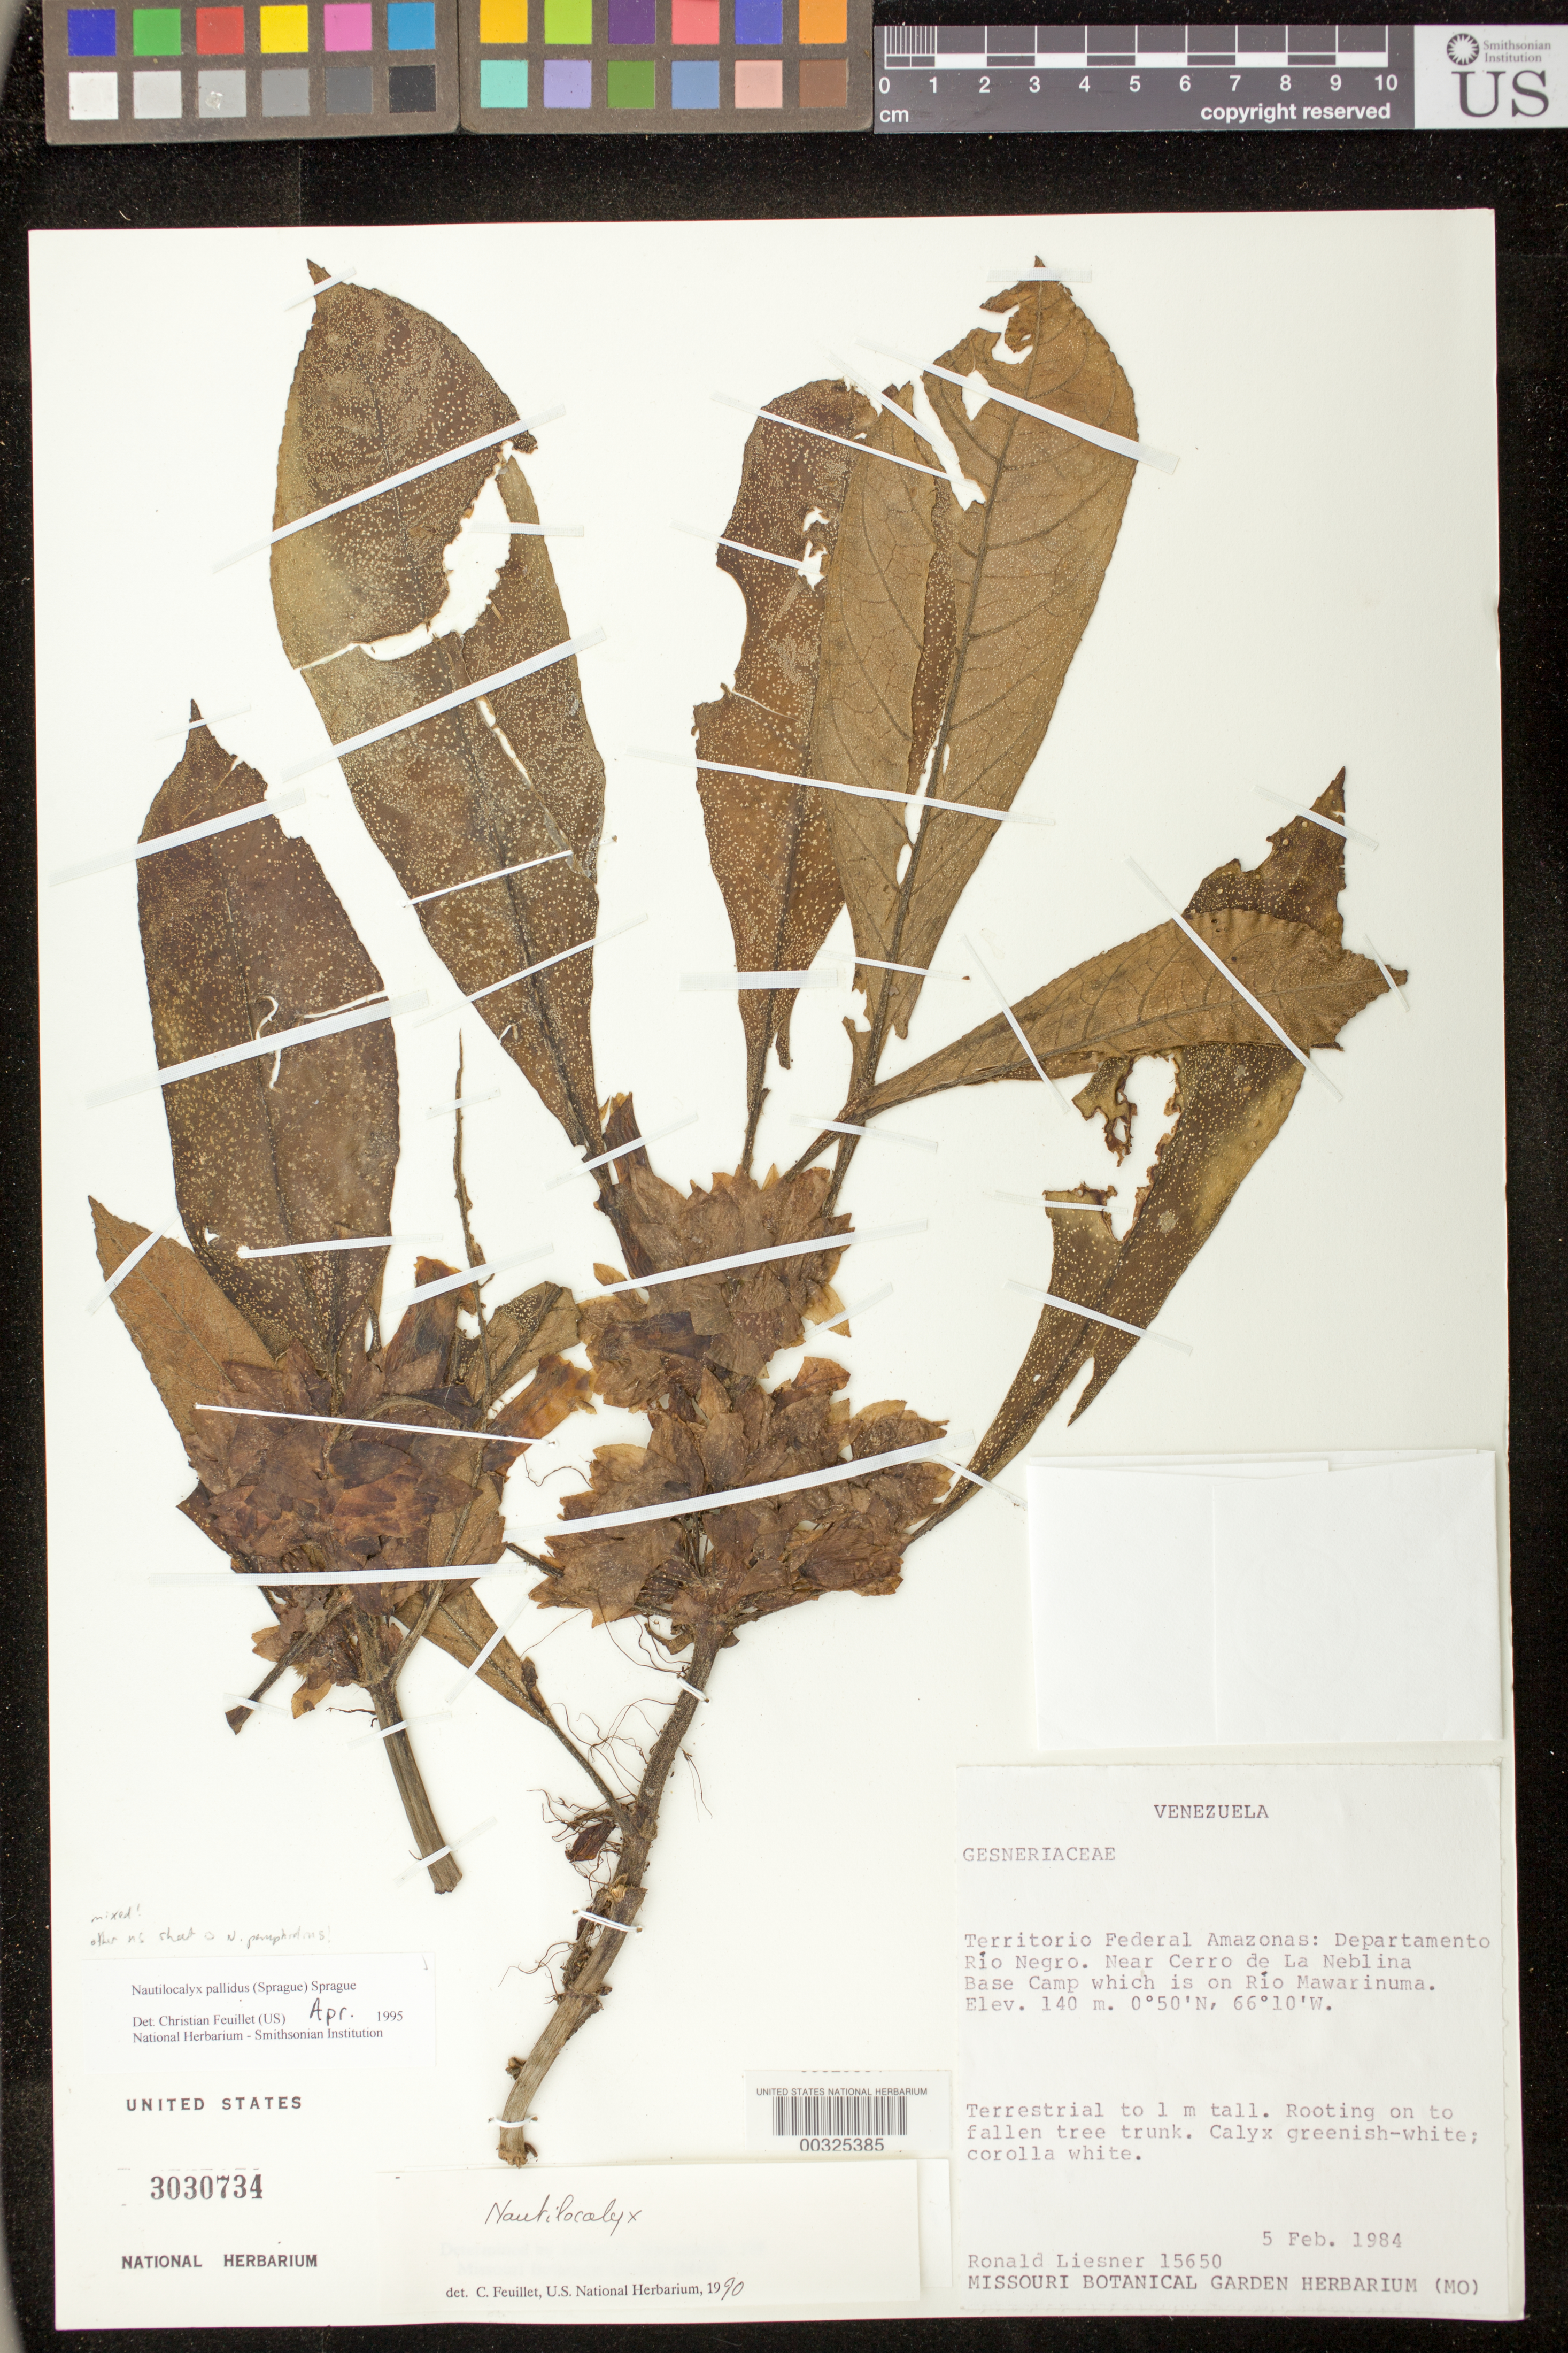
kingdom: Plantae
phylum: Tracheophyta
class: Magnoliopsida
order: Lamiales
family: Gesneriaceae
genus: Nautilocalyx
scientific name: Nautilocalyx pallidus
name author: (Sprague) C. Sprague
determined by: Feuillet, C.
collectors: R. L. Liesner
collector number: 15650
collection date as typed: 05 Feb 1984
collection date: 1984-02-05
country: Venezuela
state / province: Amazonas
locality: Departamento Rio Negro, near Cerro de La Neblina base camp which is on Rio Mawarinuma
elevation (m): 140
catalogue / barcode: US 3030734